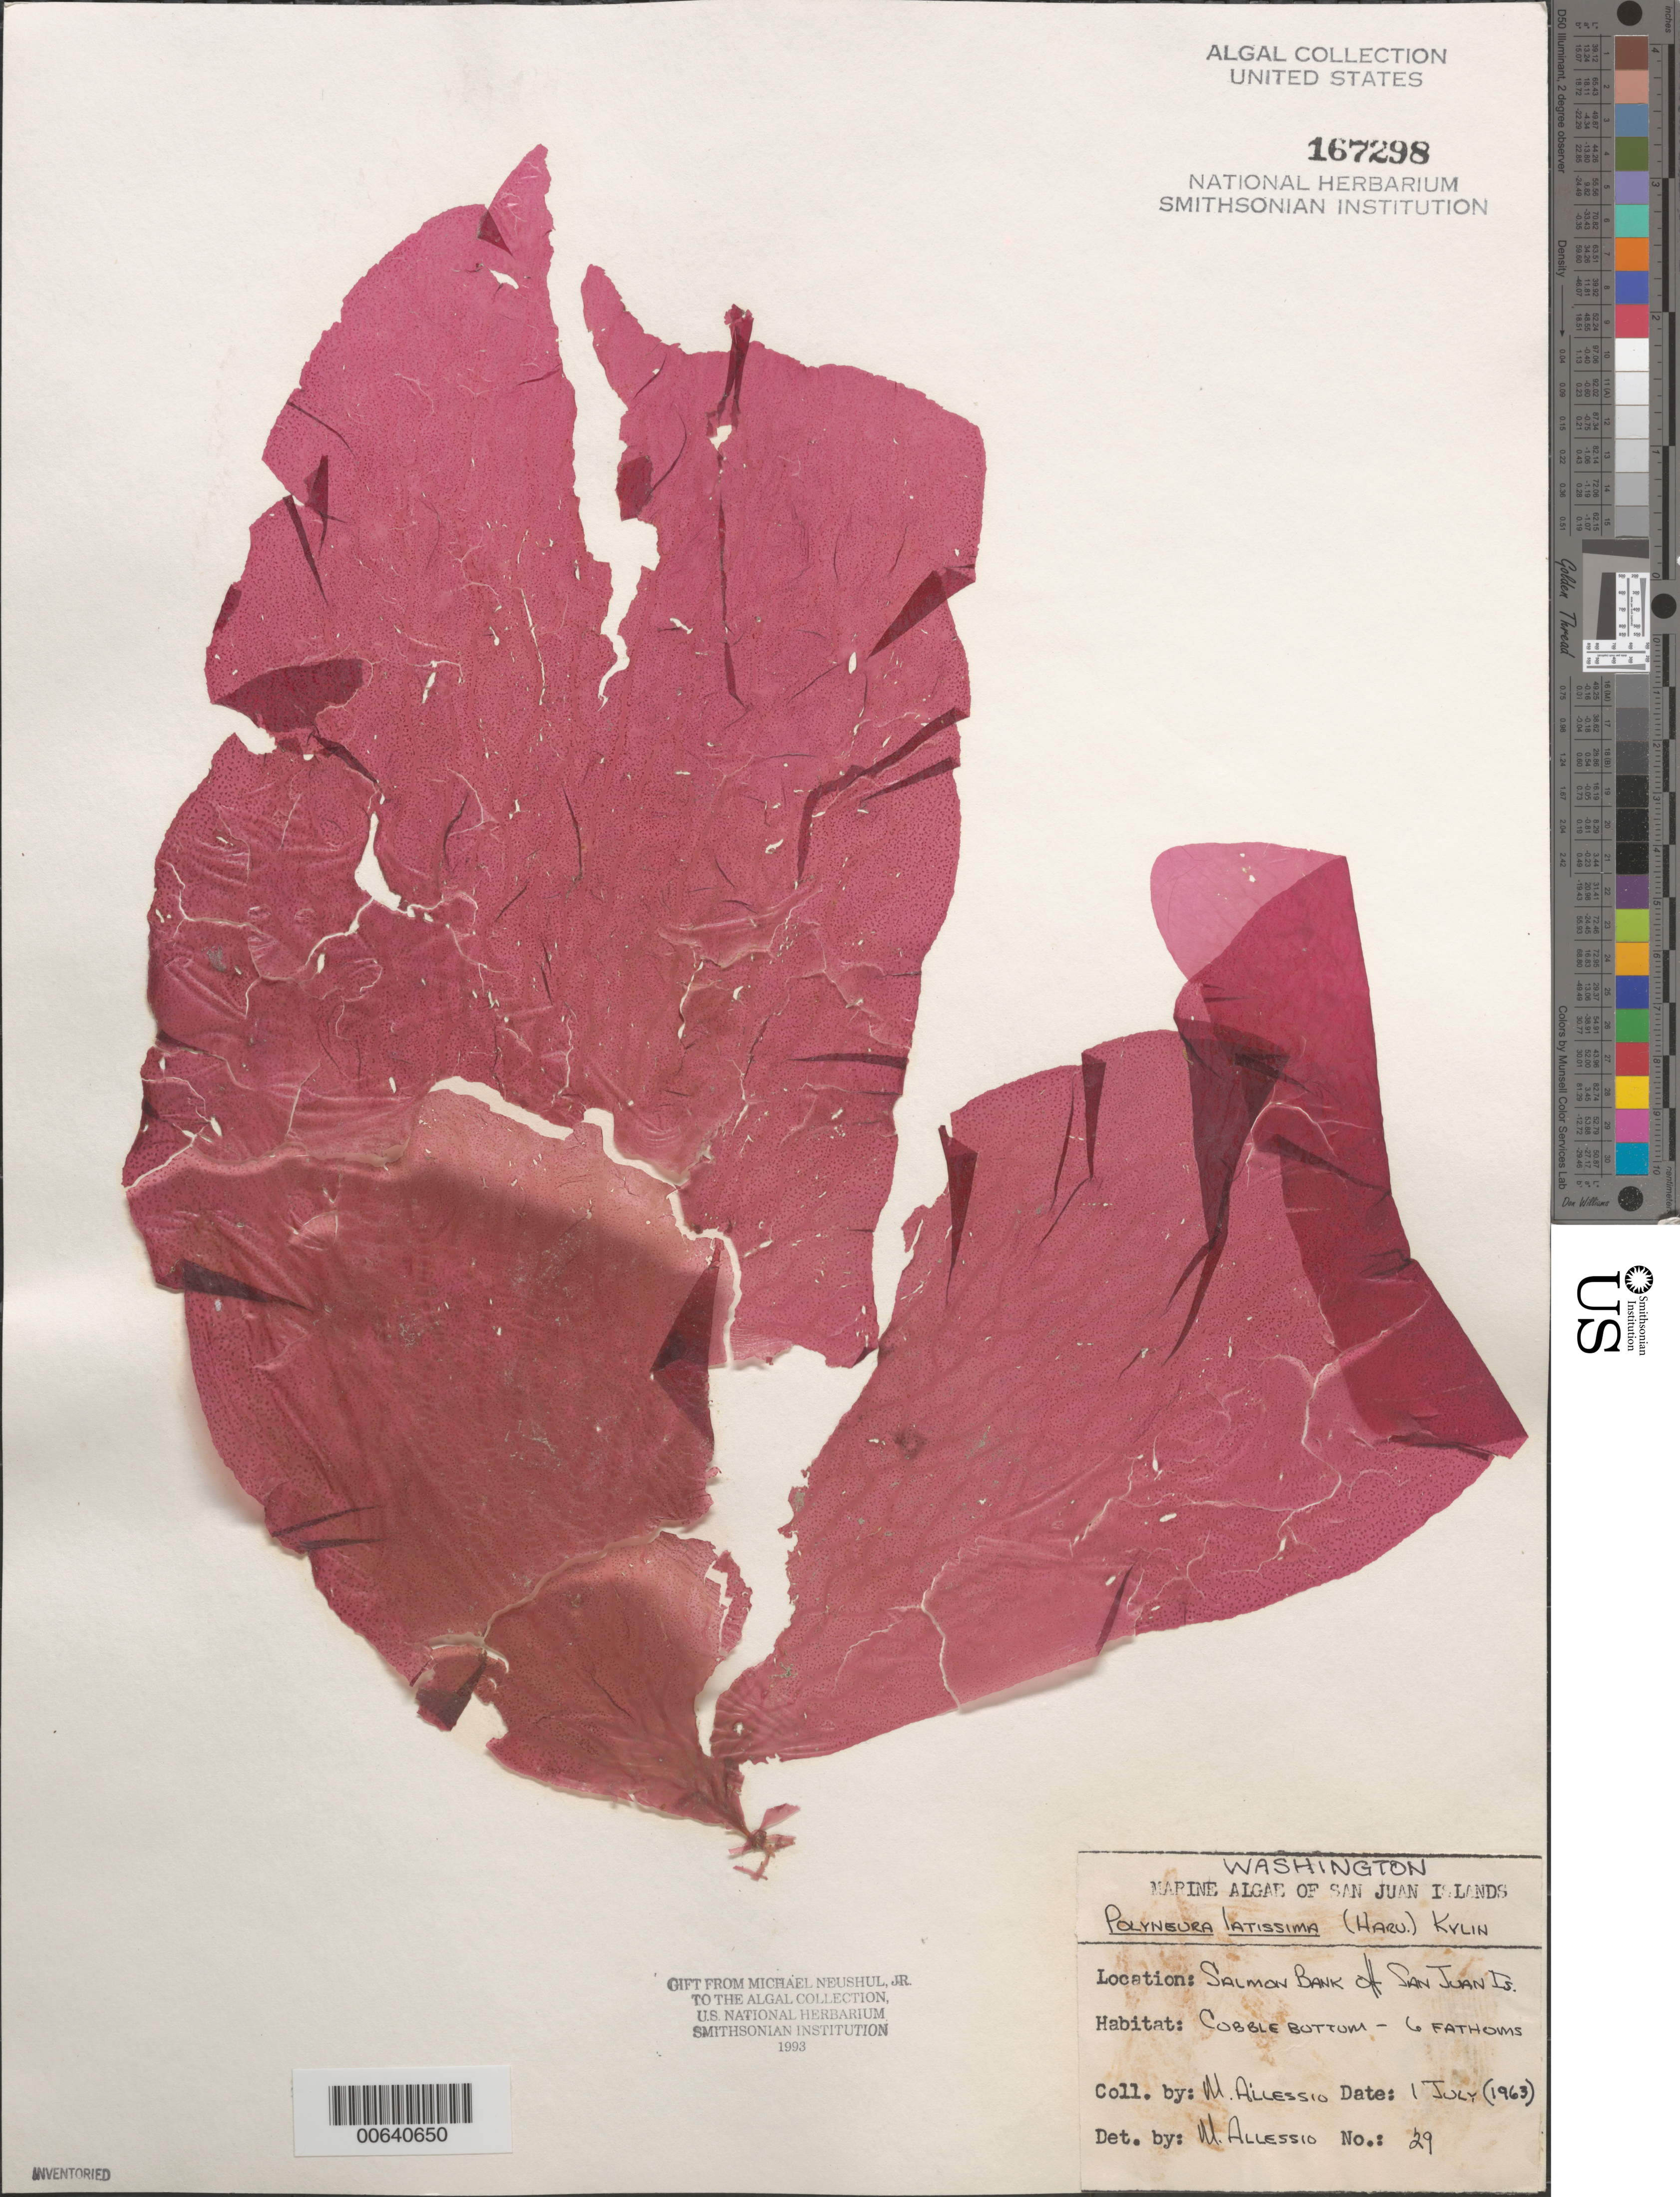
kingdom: Plantae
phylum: Rhodophyta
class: Florideophyceae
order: Ceramiales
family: Delesseriaceae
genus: Polyneura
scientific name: Polyneura latissima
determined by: Allessio, M.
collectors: M. Allessio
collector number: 29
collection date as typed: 01 Jul 1963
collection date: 1963-07-01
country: United States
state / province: Washington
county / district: San Juan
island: San Juan Island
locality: Salmon Bank, off San Juan Island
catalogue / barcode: US 167298